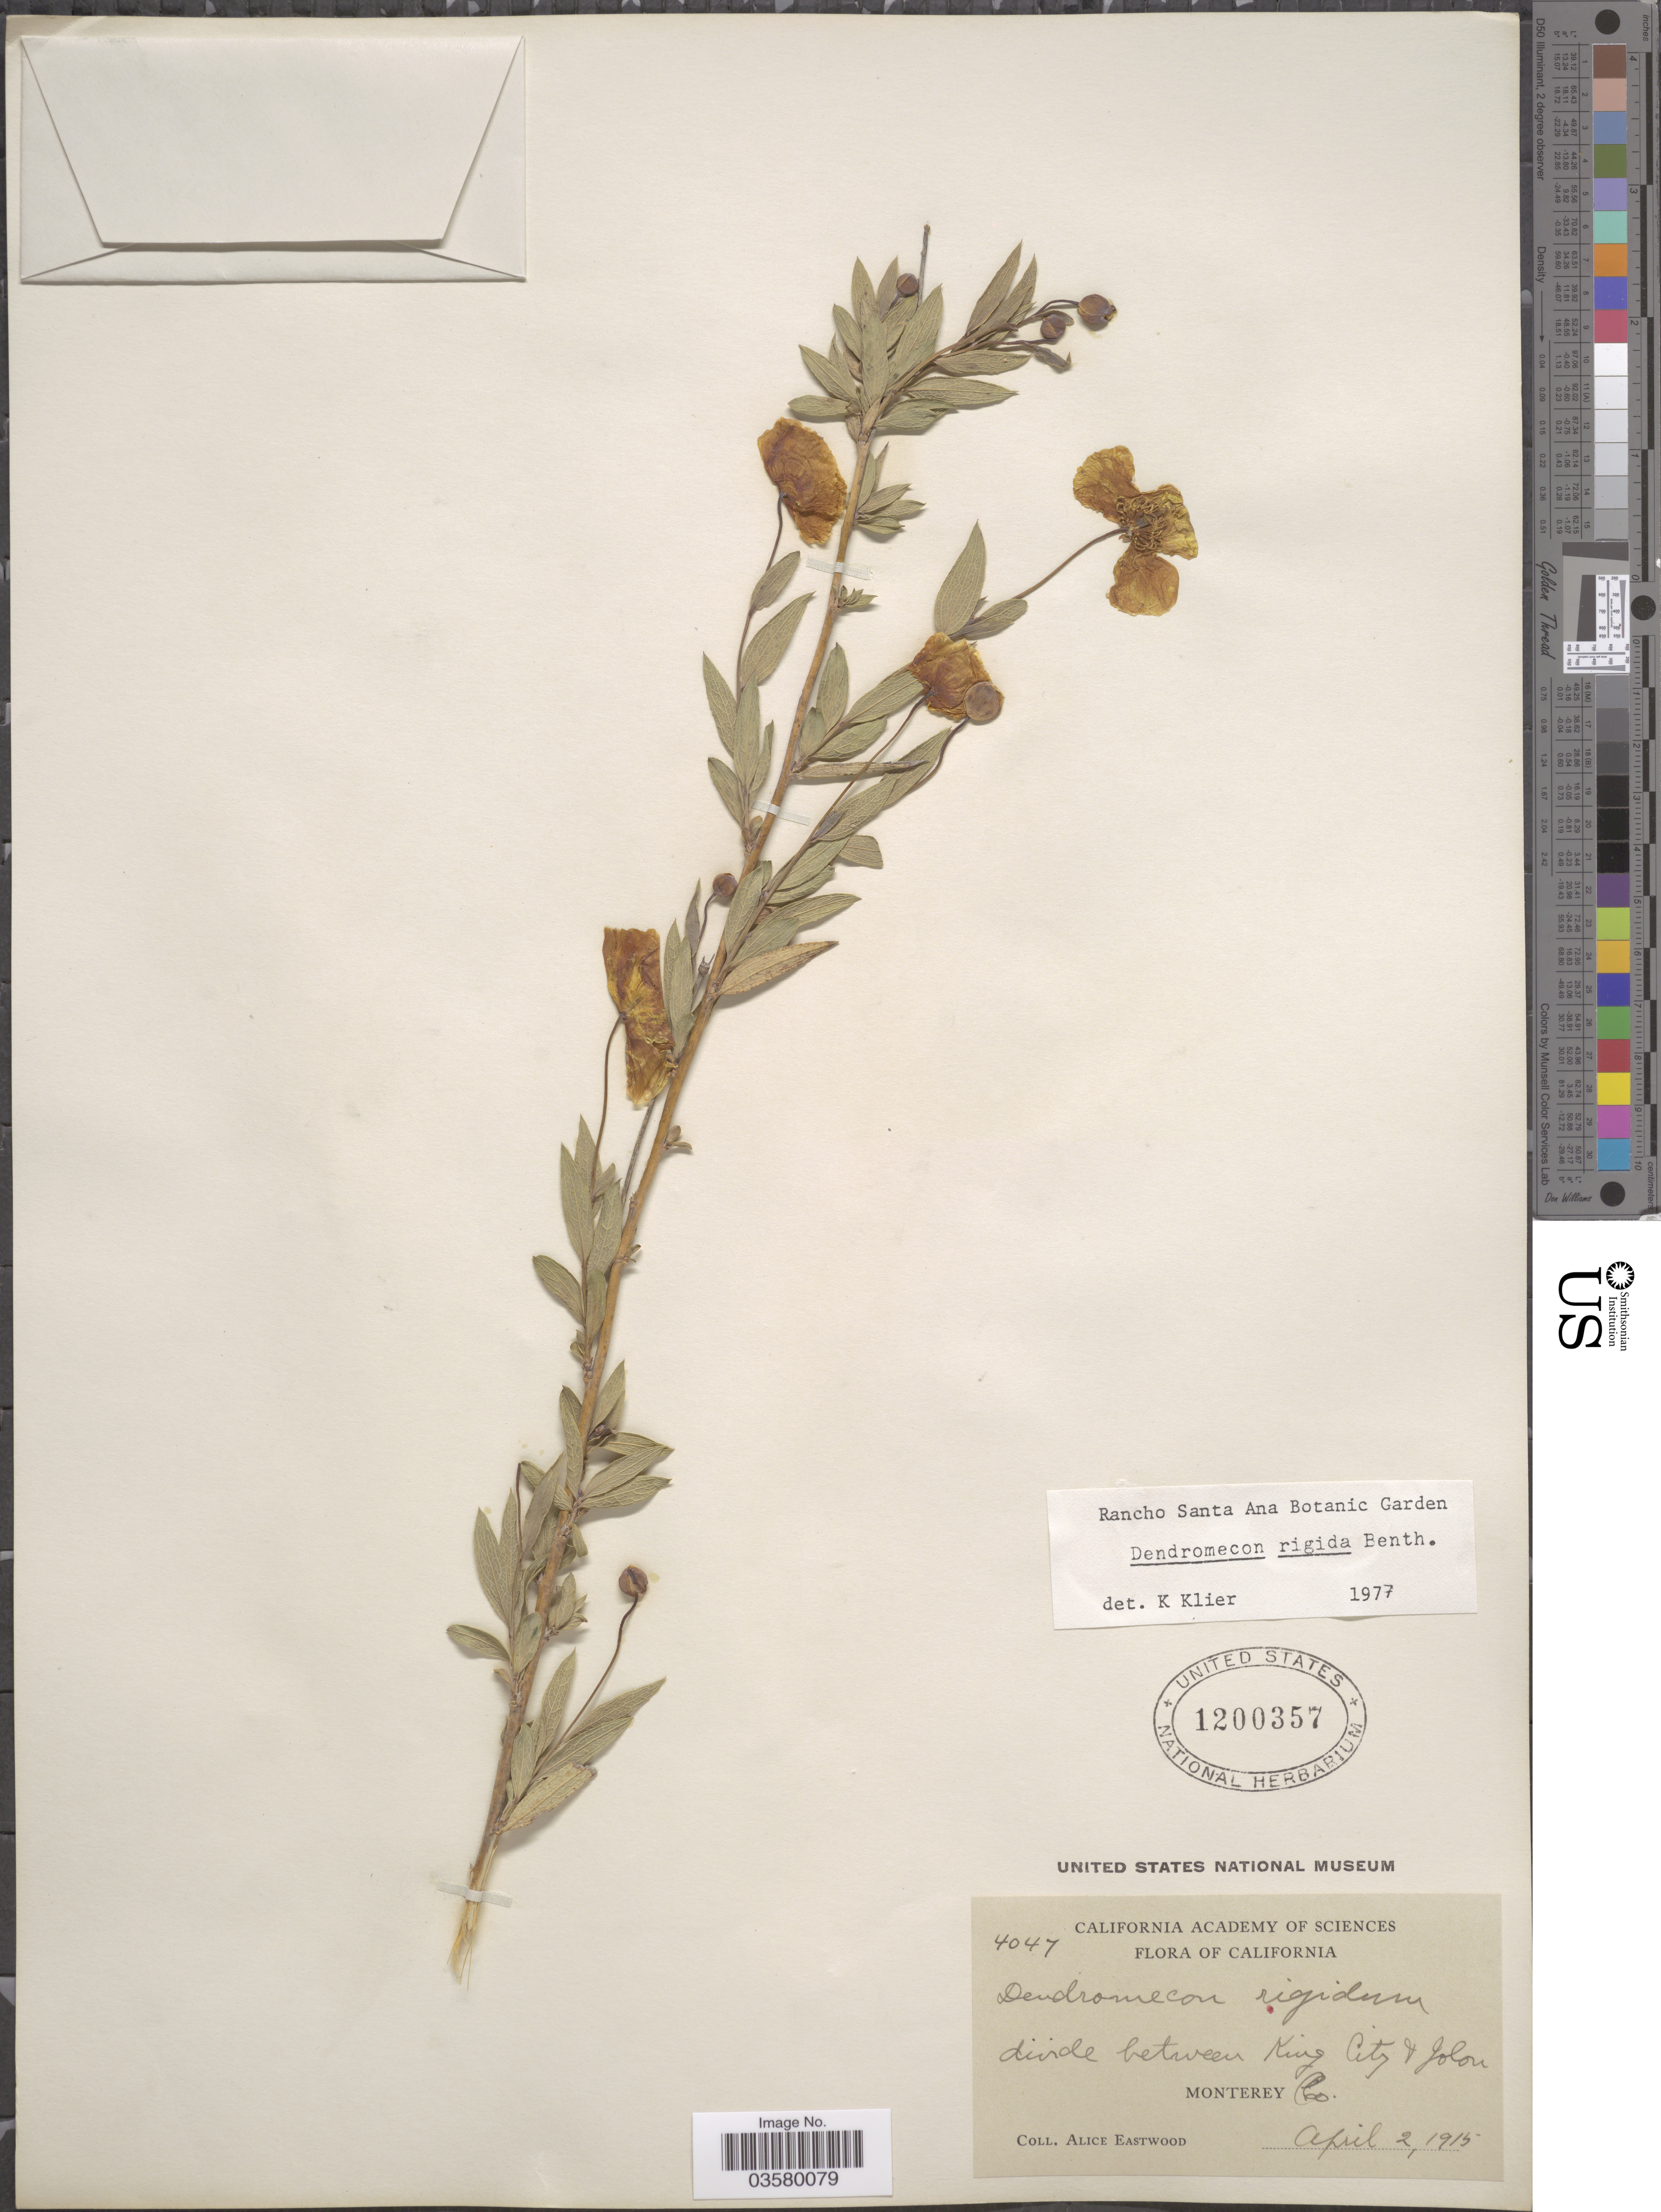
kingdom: Plantae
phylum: Tracheophyta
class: Magnoliopsida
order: Ranunculales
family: Papaveraceae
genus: Dendromecon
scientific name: Dendromecon rigida subsp. rigida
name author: Benth.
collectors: A. Eastwood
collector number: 4047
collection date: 1915-04-02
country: United States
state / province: California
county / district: Monterey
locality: Divide between King City & Jolon. Monterey Co.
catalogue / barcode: US 1200357